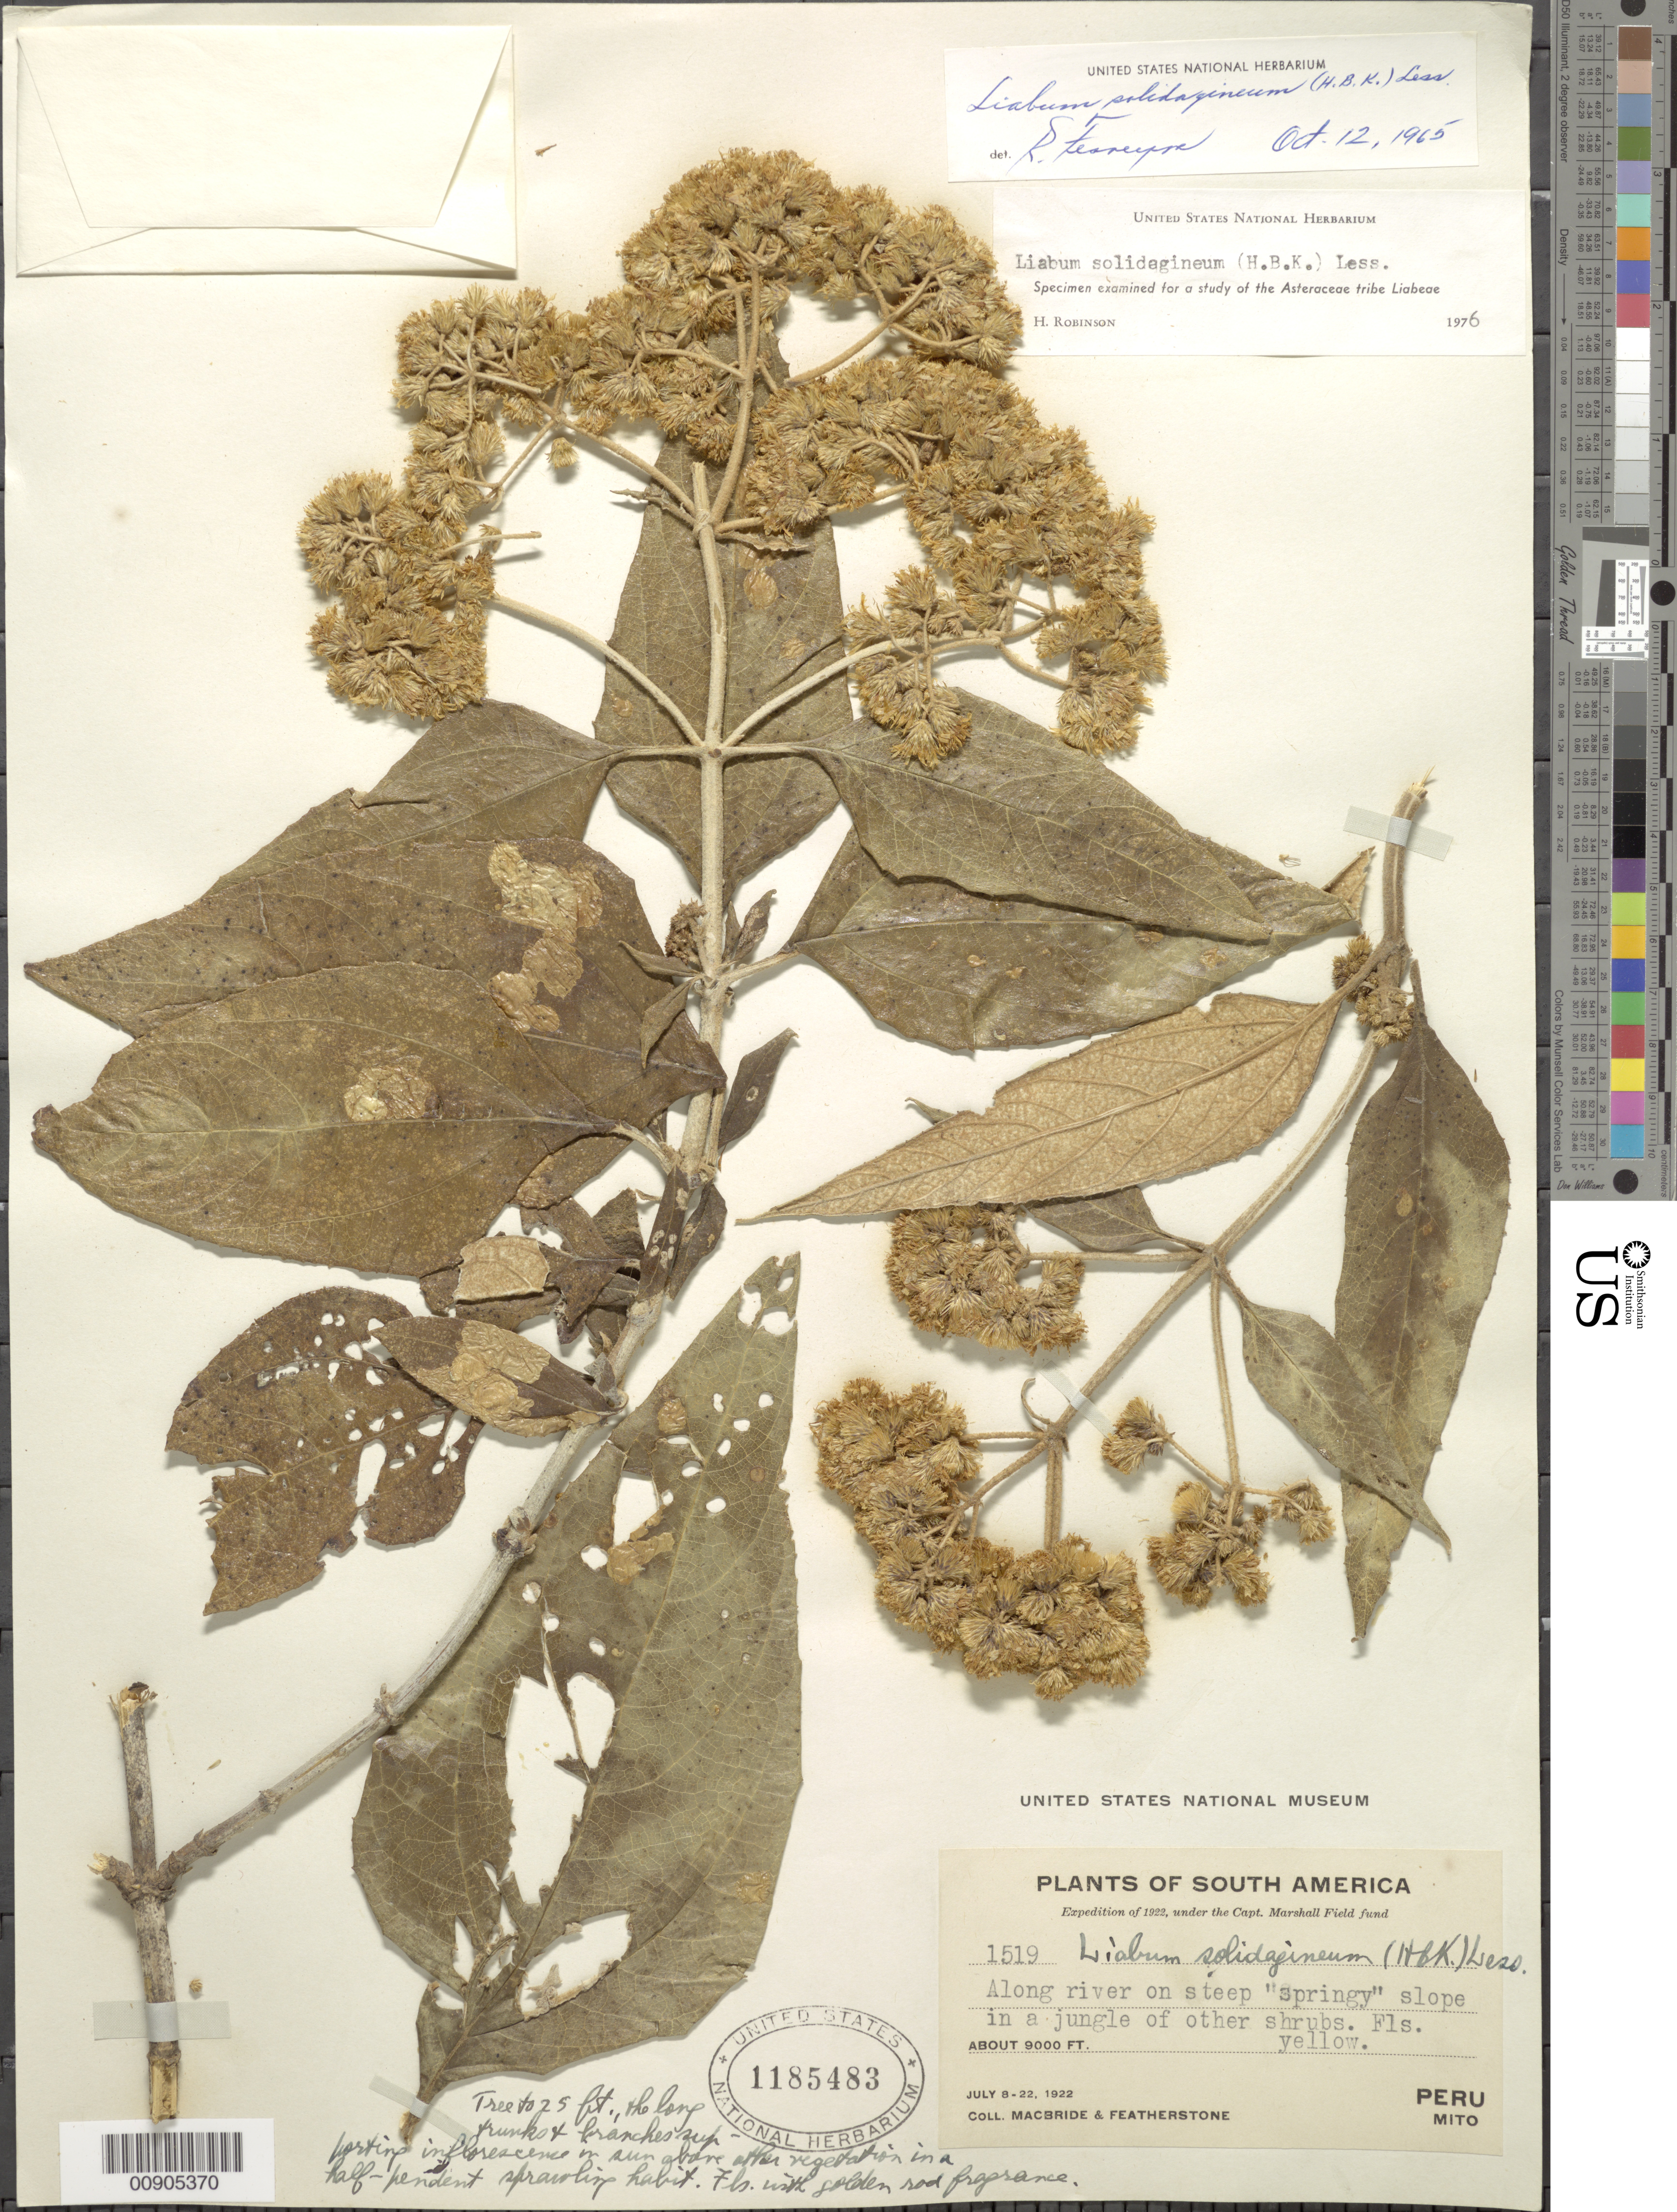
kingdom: Plantae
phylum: Tracheophyta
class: Magnoliopsida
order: Asterales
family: Asteraceae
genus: Liabum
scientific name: Liabum solidagineum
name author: (Kunth) Less.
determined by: Robinson, Harold E., (US)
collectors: J. F. Macbride & -. Featherstone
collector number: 1519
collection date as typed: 8 July 1922 to 22 July 1922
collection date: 1922-07-08/1922-07-22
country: Peru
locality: Mito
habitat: Along river on steep "springy slope in a jungle of other shrubs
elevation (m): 2743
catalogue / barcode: US 1185483